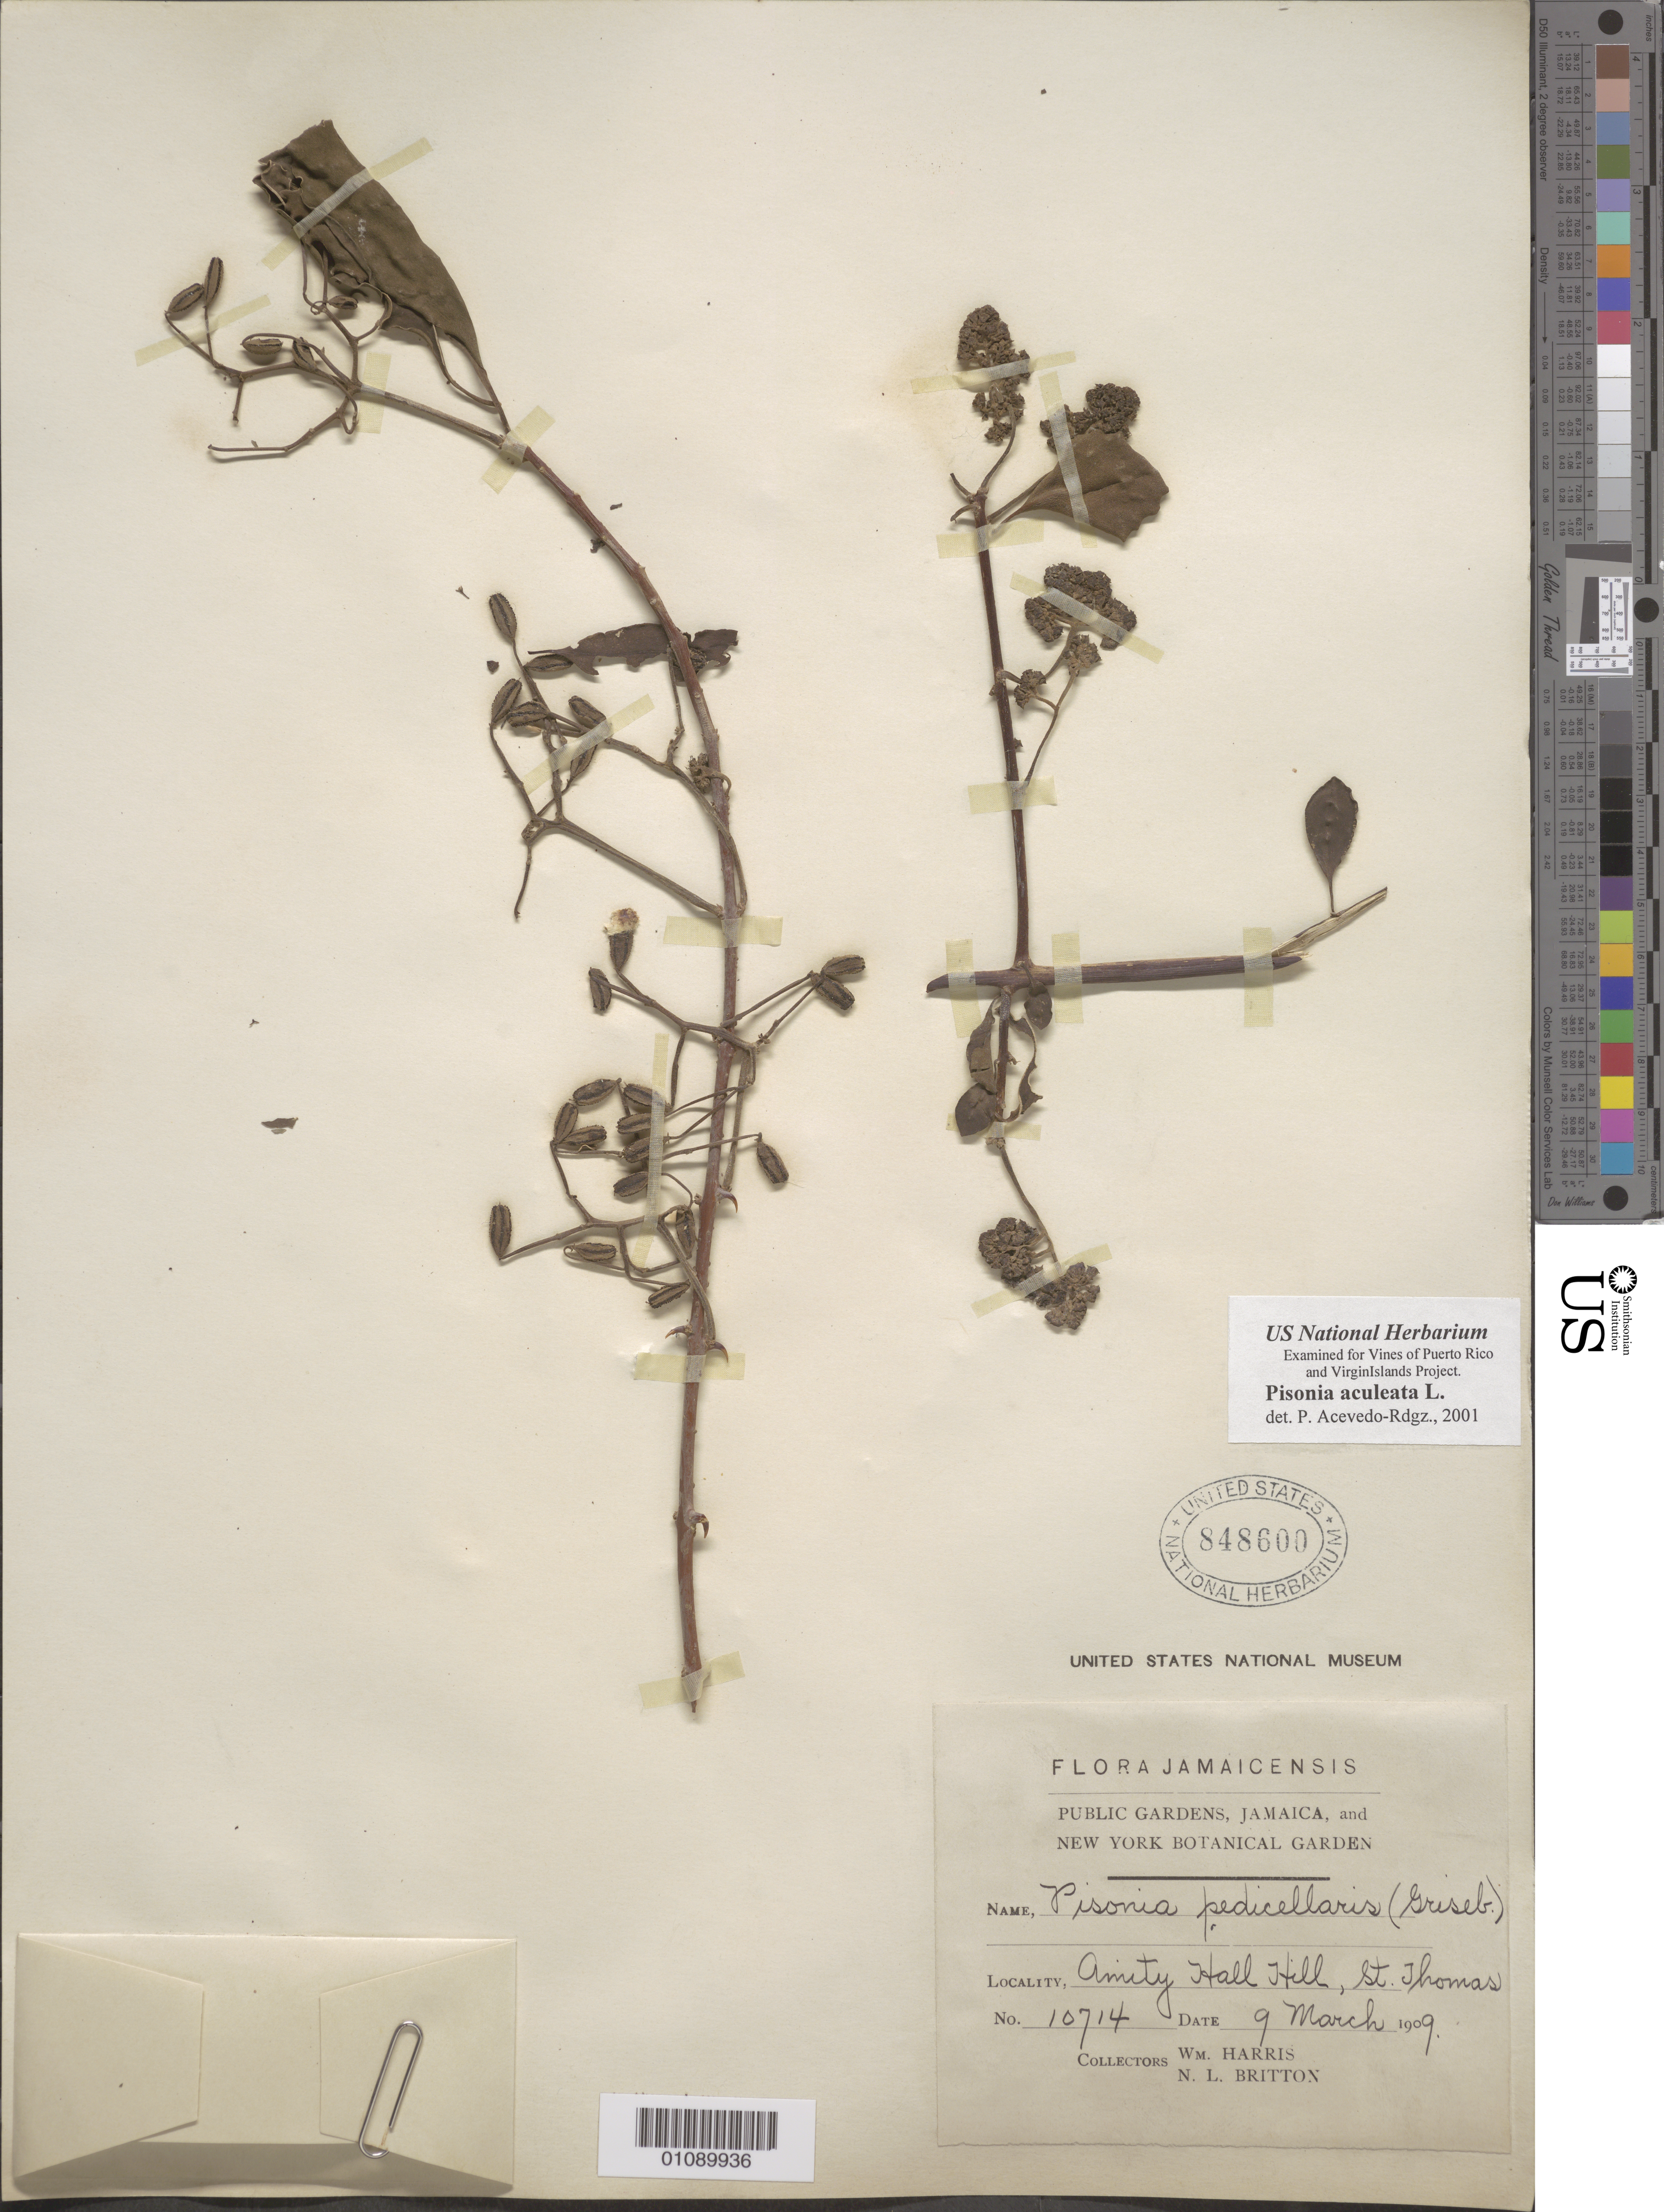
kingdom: Plantae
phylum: Tracheophyta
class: Magnoliopsida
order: Caryophyllales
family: Nyctaginaceae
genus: Pisonia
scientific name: Pisonia aculeata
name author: L.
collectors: W. Harris & N. Britton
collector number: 10714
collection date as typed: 09 Mar 1909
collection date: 1909-03-09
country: Jamaica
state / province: Saint Thomas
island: Jamaica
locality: Amity Hall Hill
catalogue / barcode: US 848600